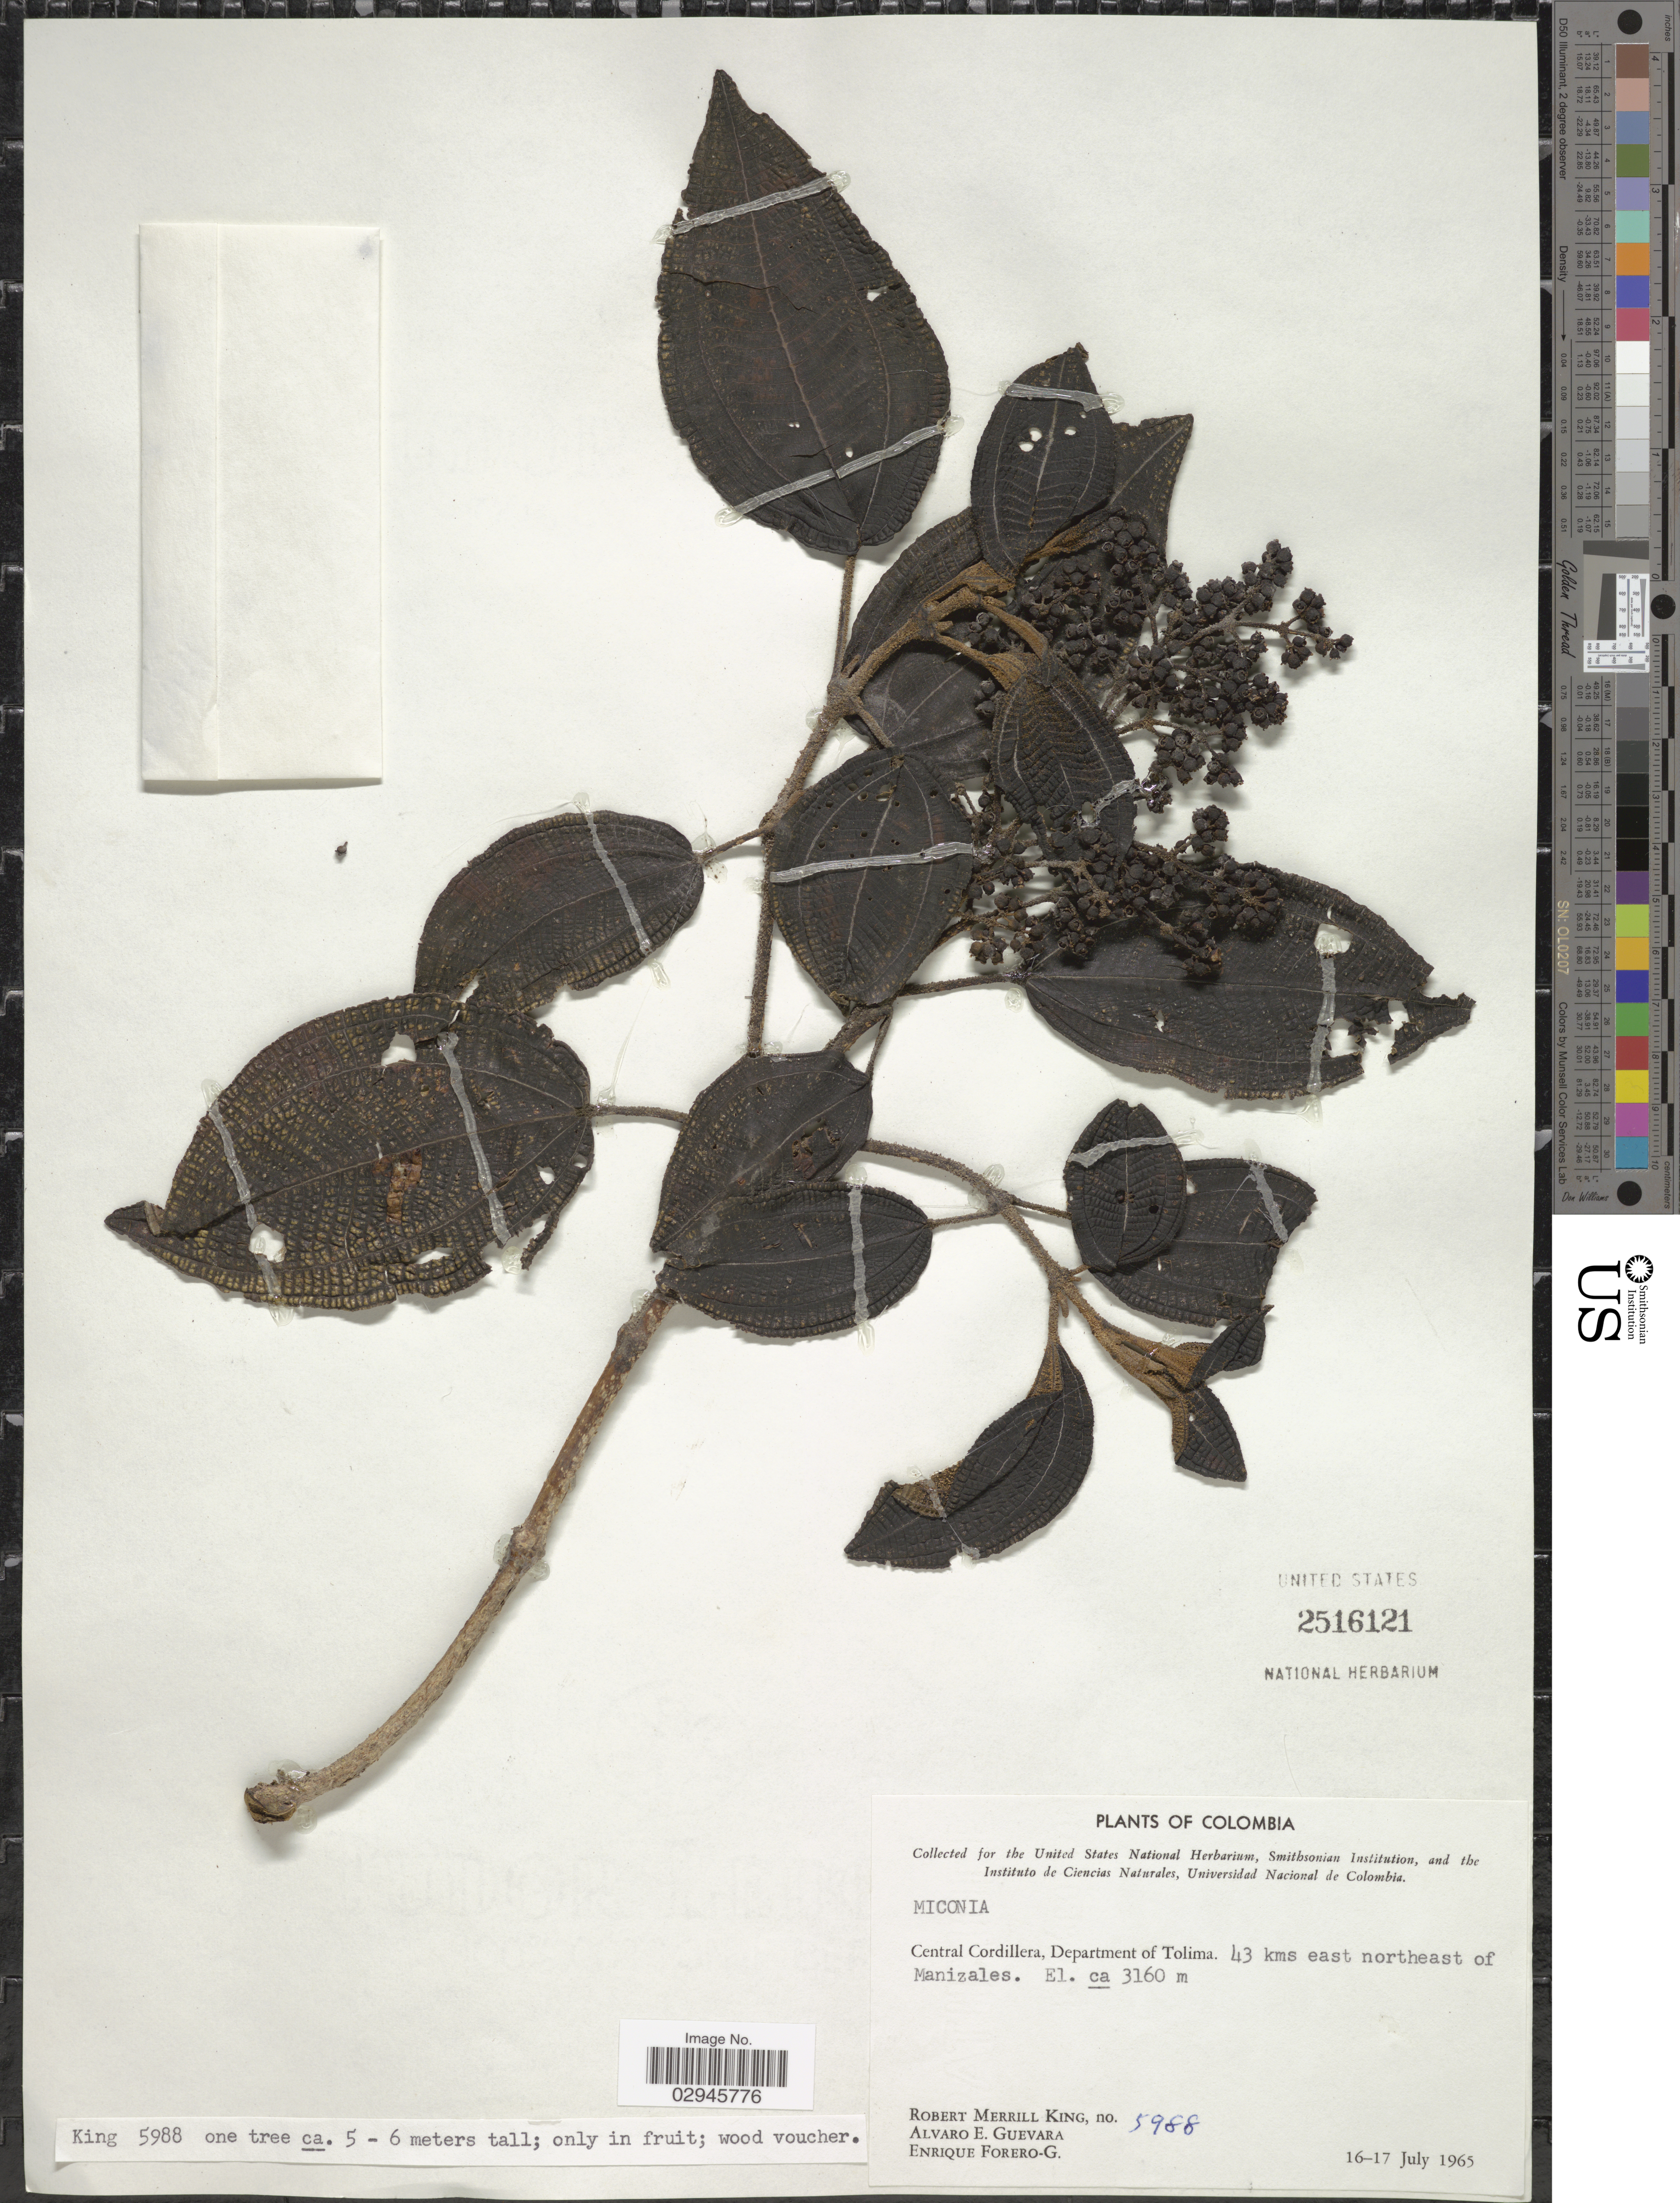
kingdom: Plantae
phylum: Tracheophyta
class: Magnoliopsida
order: Myrtales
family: Melastomataceae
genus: Miconia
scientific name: Miconia sp.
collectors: R. M. King, A. E. Guevara & E. Forero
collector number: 5988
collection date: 1965-07-16/1965-07-17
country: Colombia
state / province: Tolima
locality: Central Cordillera, Department of Tolima. 43 kms east northeast of Manizales.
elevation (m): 3160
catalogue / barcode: US 2516121